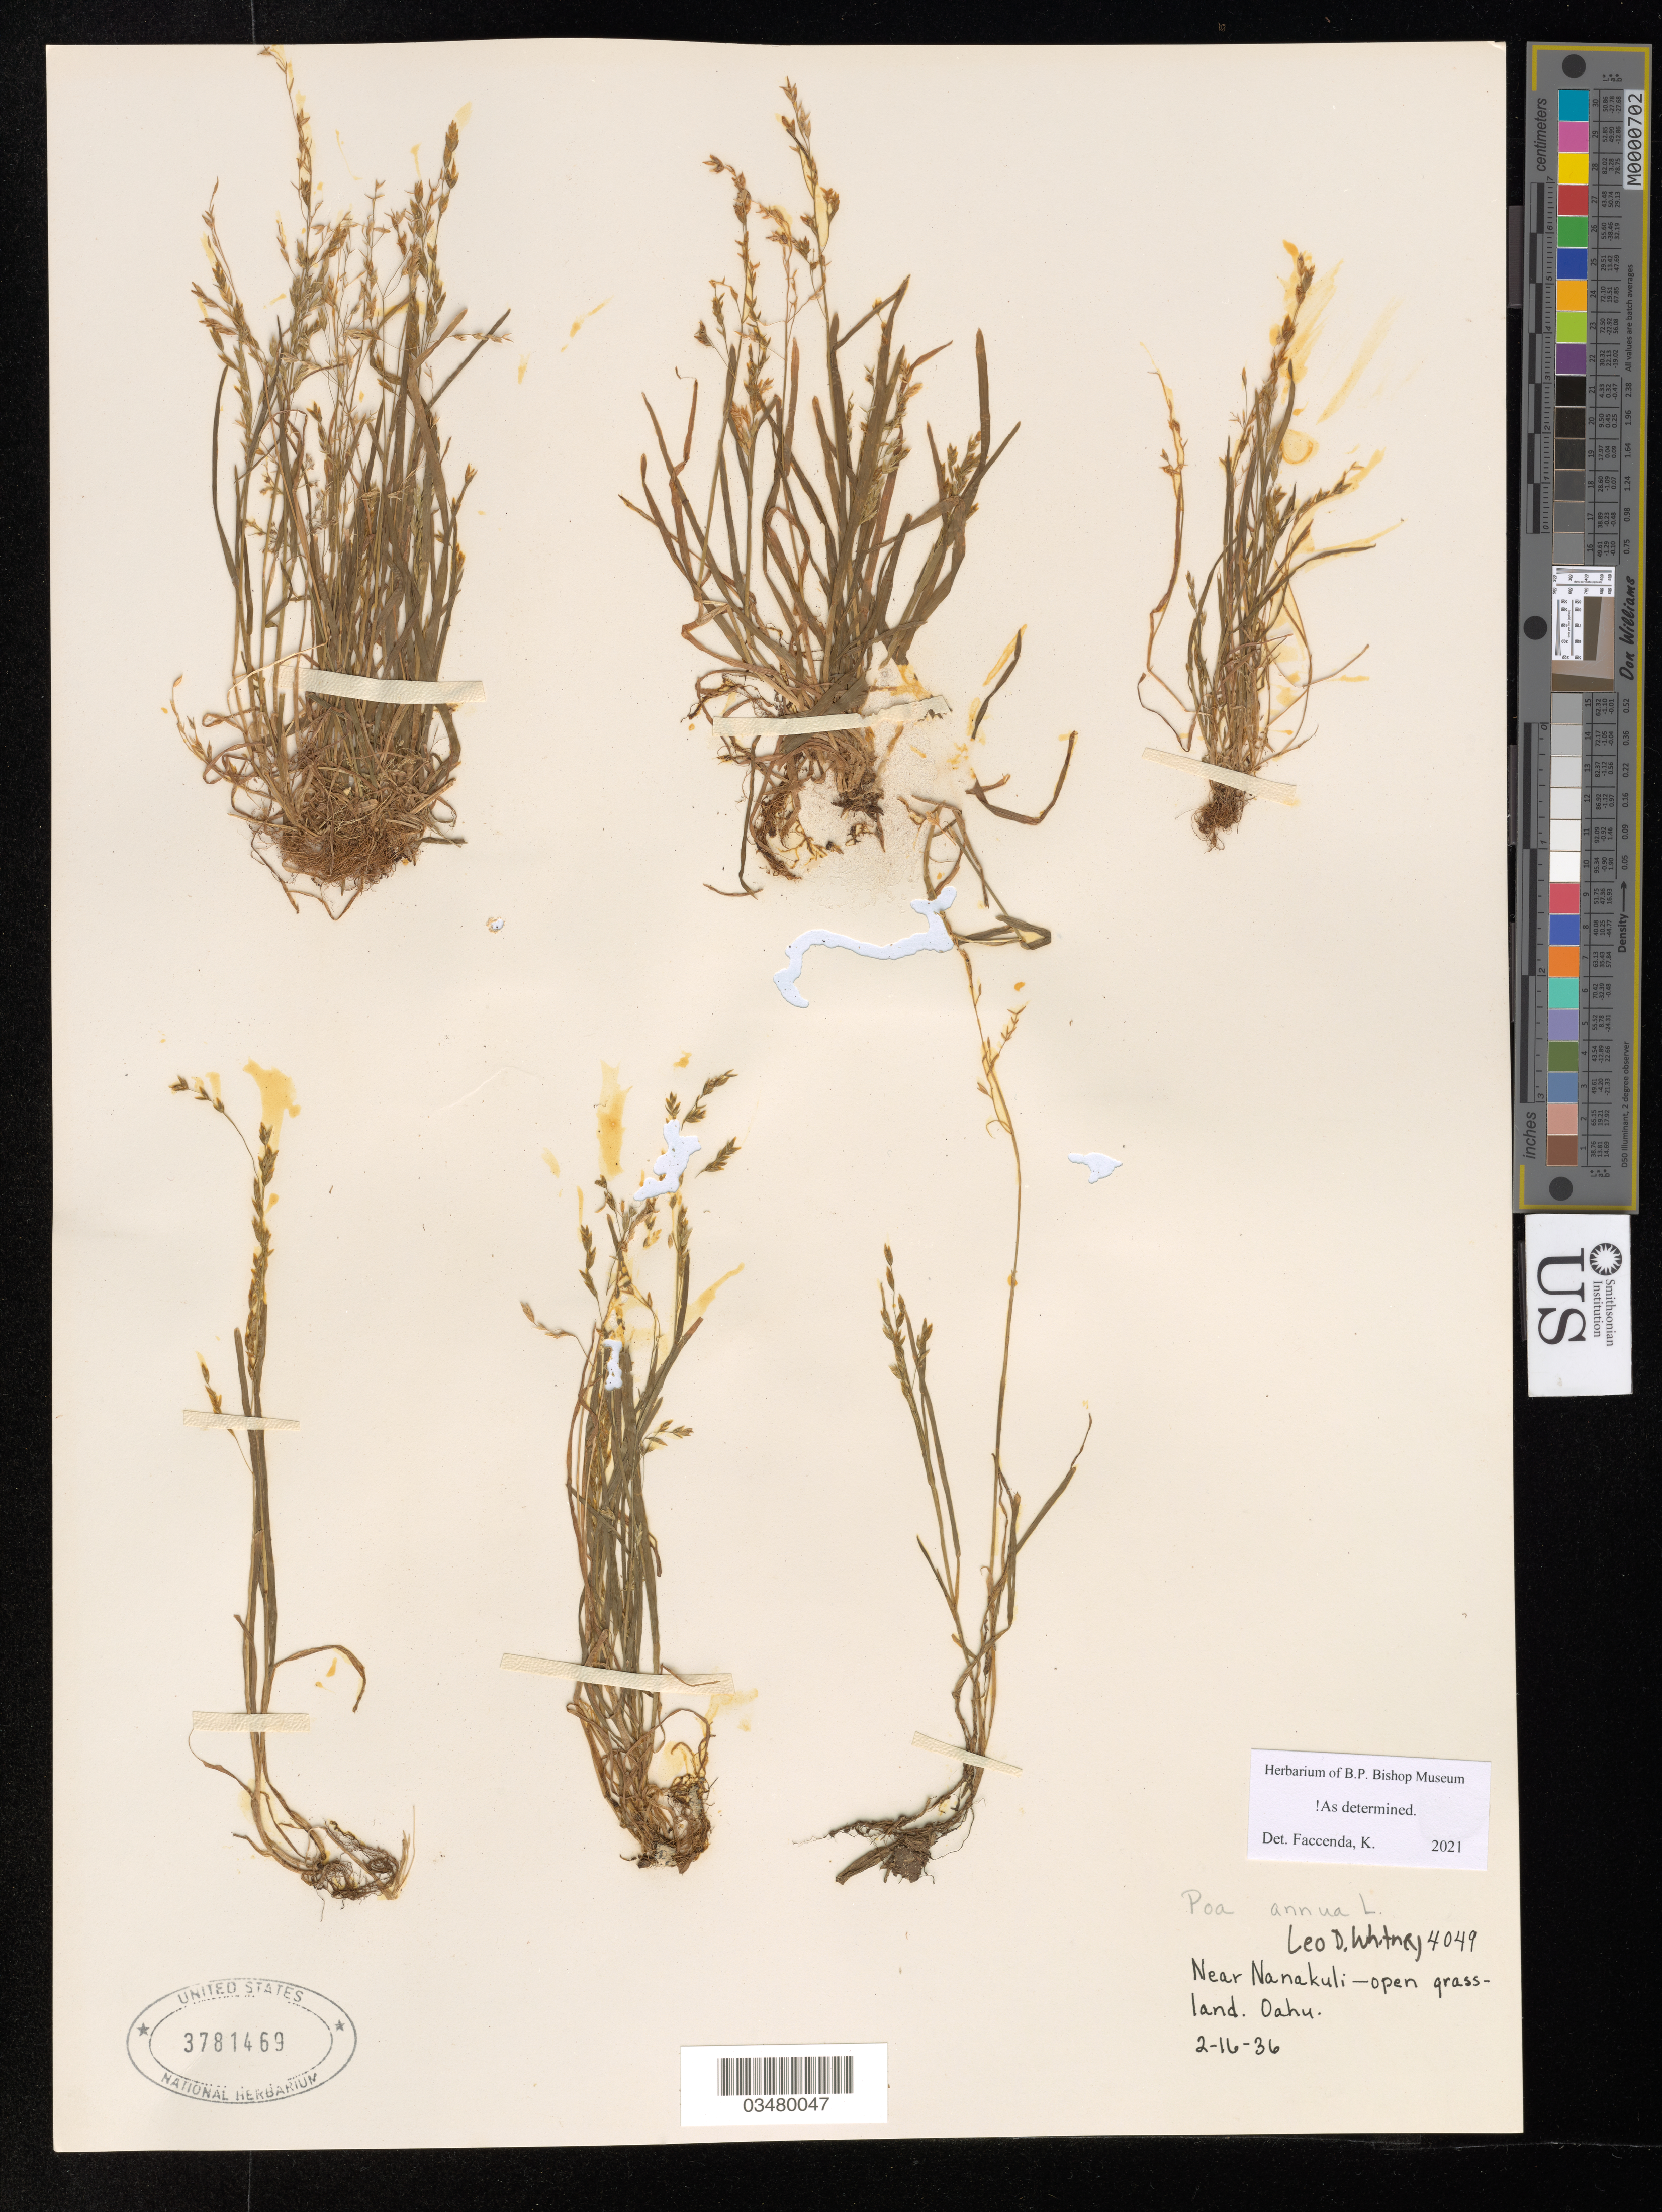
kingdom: Plantae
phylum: Tracheophyta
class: Liliopsida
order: Poales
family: Poaceae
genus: Poa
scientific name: Poa annua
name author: L.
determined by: Faccenda, K.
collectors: L. Whitney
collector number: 4049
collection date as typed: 16 Feb 1936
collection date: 1936-02-16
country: United States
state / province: Hawaii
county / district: Honolulu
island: Oahu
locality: Near Nanakuli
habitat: Open grassland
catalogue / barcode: US 3781469